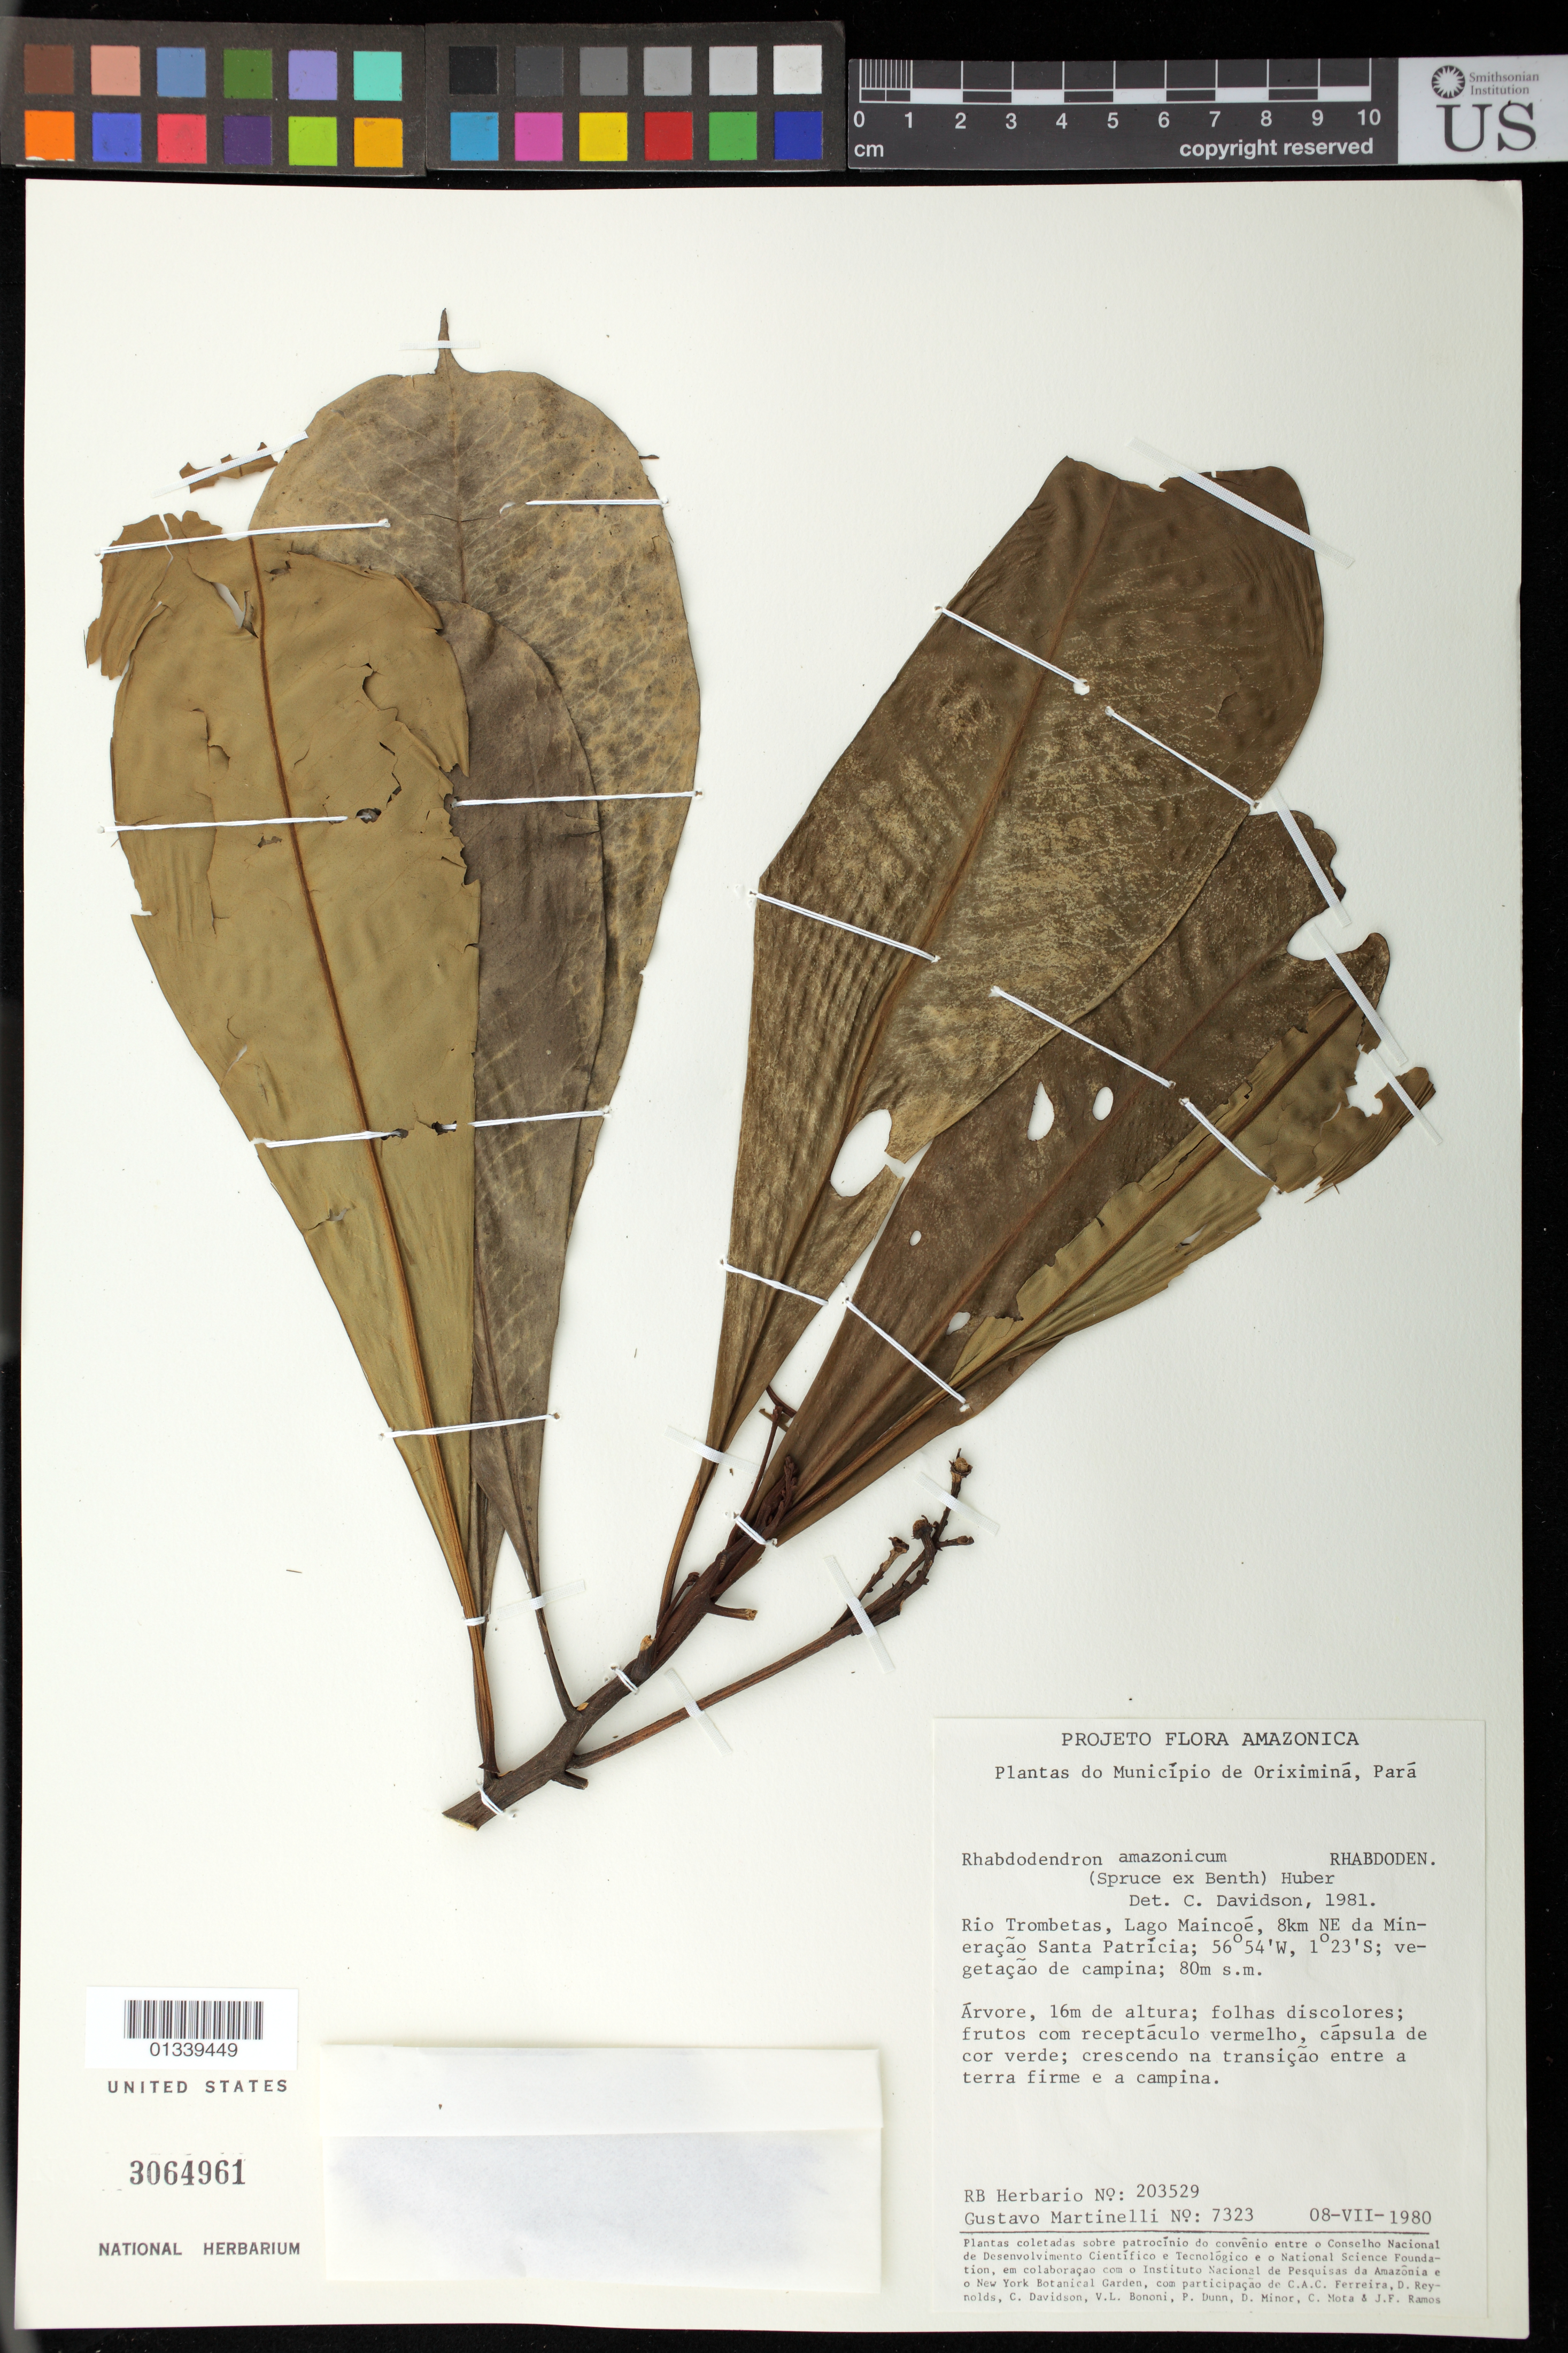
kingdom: Plantae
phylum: Tracheophyta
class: Magnoliopsida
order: Caryophyllales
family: Rhabdodendraceae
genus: Rhabdodendron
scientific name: Rhabdodendron amazonicum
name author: (Spruce ex Benth.) Huber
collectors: G. Martinelli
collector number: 7323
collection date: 1980-07-08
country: Brazil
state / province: Pará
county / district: Oriximiná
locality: Rio Trombetas, Lago Maincoé, 8km NE da Mineração Santa Patrícia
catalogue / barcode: US 3064961